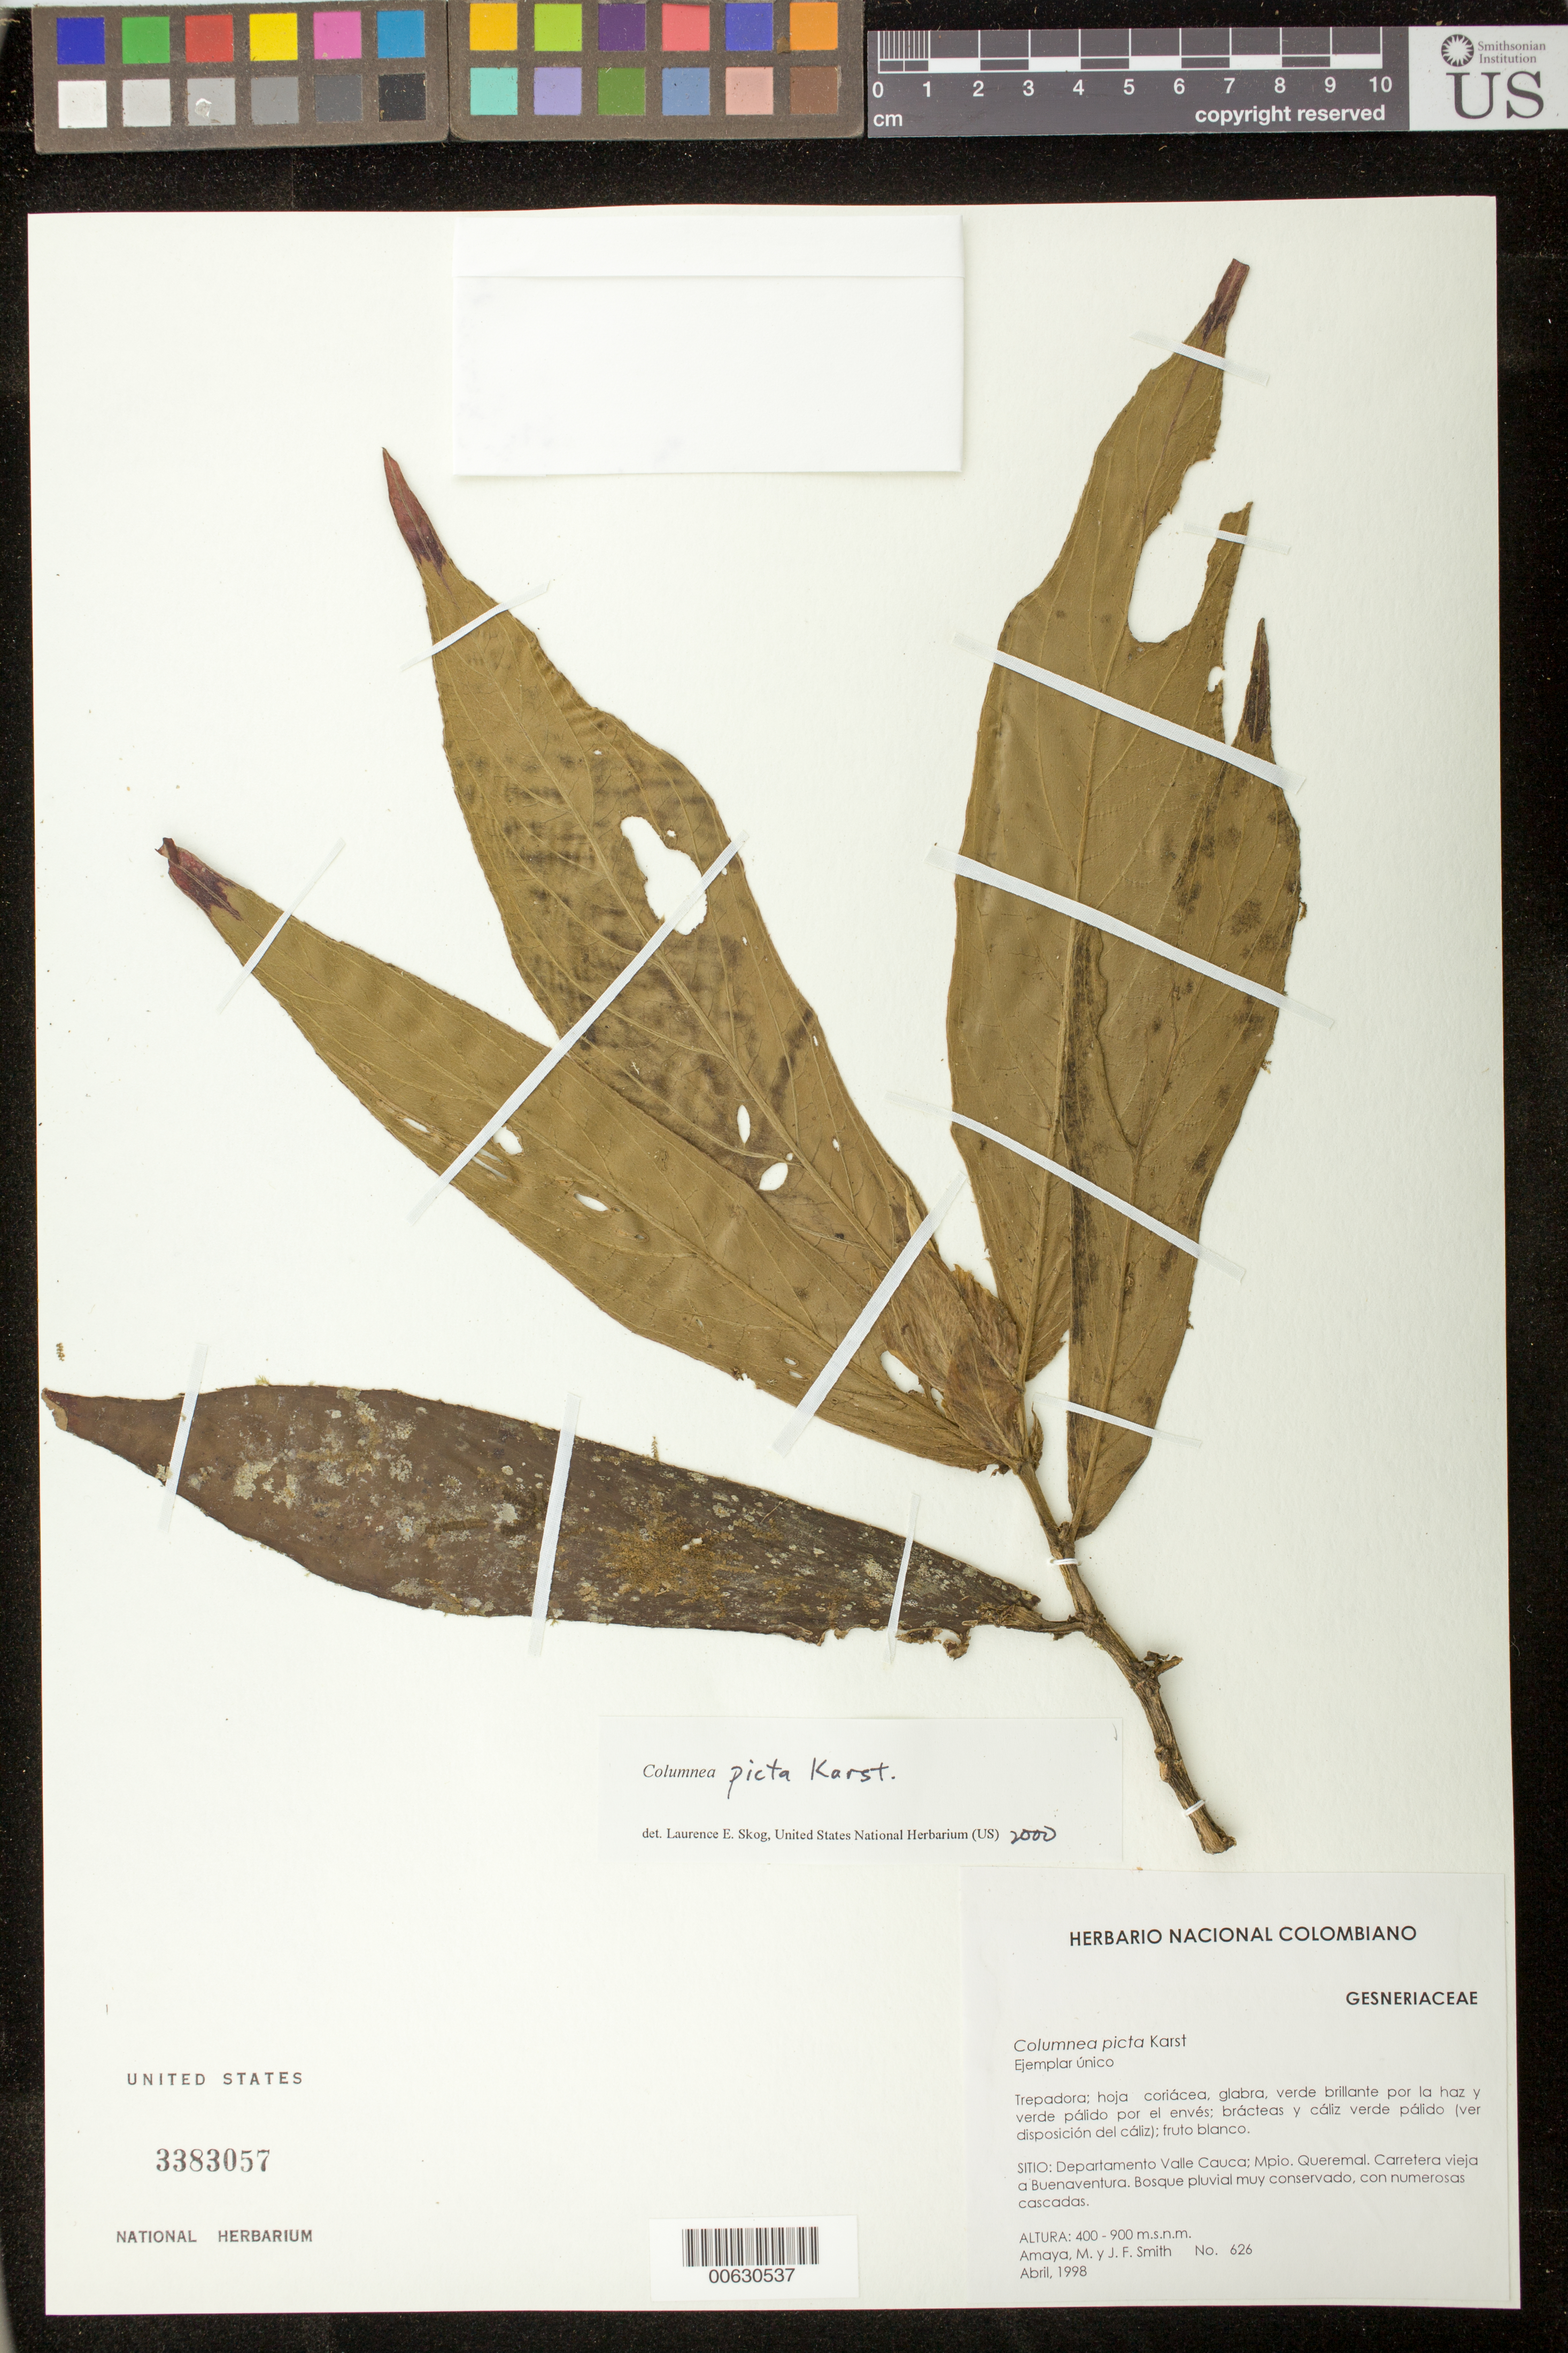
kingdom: Plantae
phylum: Tracheophyta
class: Magnoliopsida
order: Lamiales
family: Gesneriaceae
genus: Columnea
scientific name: Columnea karsteniana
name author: Singh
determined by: Skog, Laurence E.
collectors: M. Amaya & J. F. Smith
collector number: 626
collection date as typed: Apr 1998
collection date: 1998-04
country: Colombia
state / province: Valle del Cauca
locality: Mpio. Queremal. Carretera vieja a Buenaventura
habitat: Bosque pluvial muy conservado, con numerosas cascadas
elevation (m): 400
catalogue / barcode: US 3383057